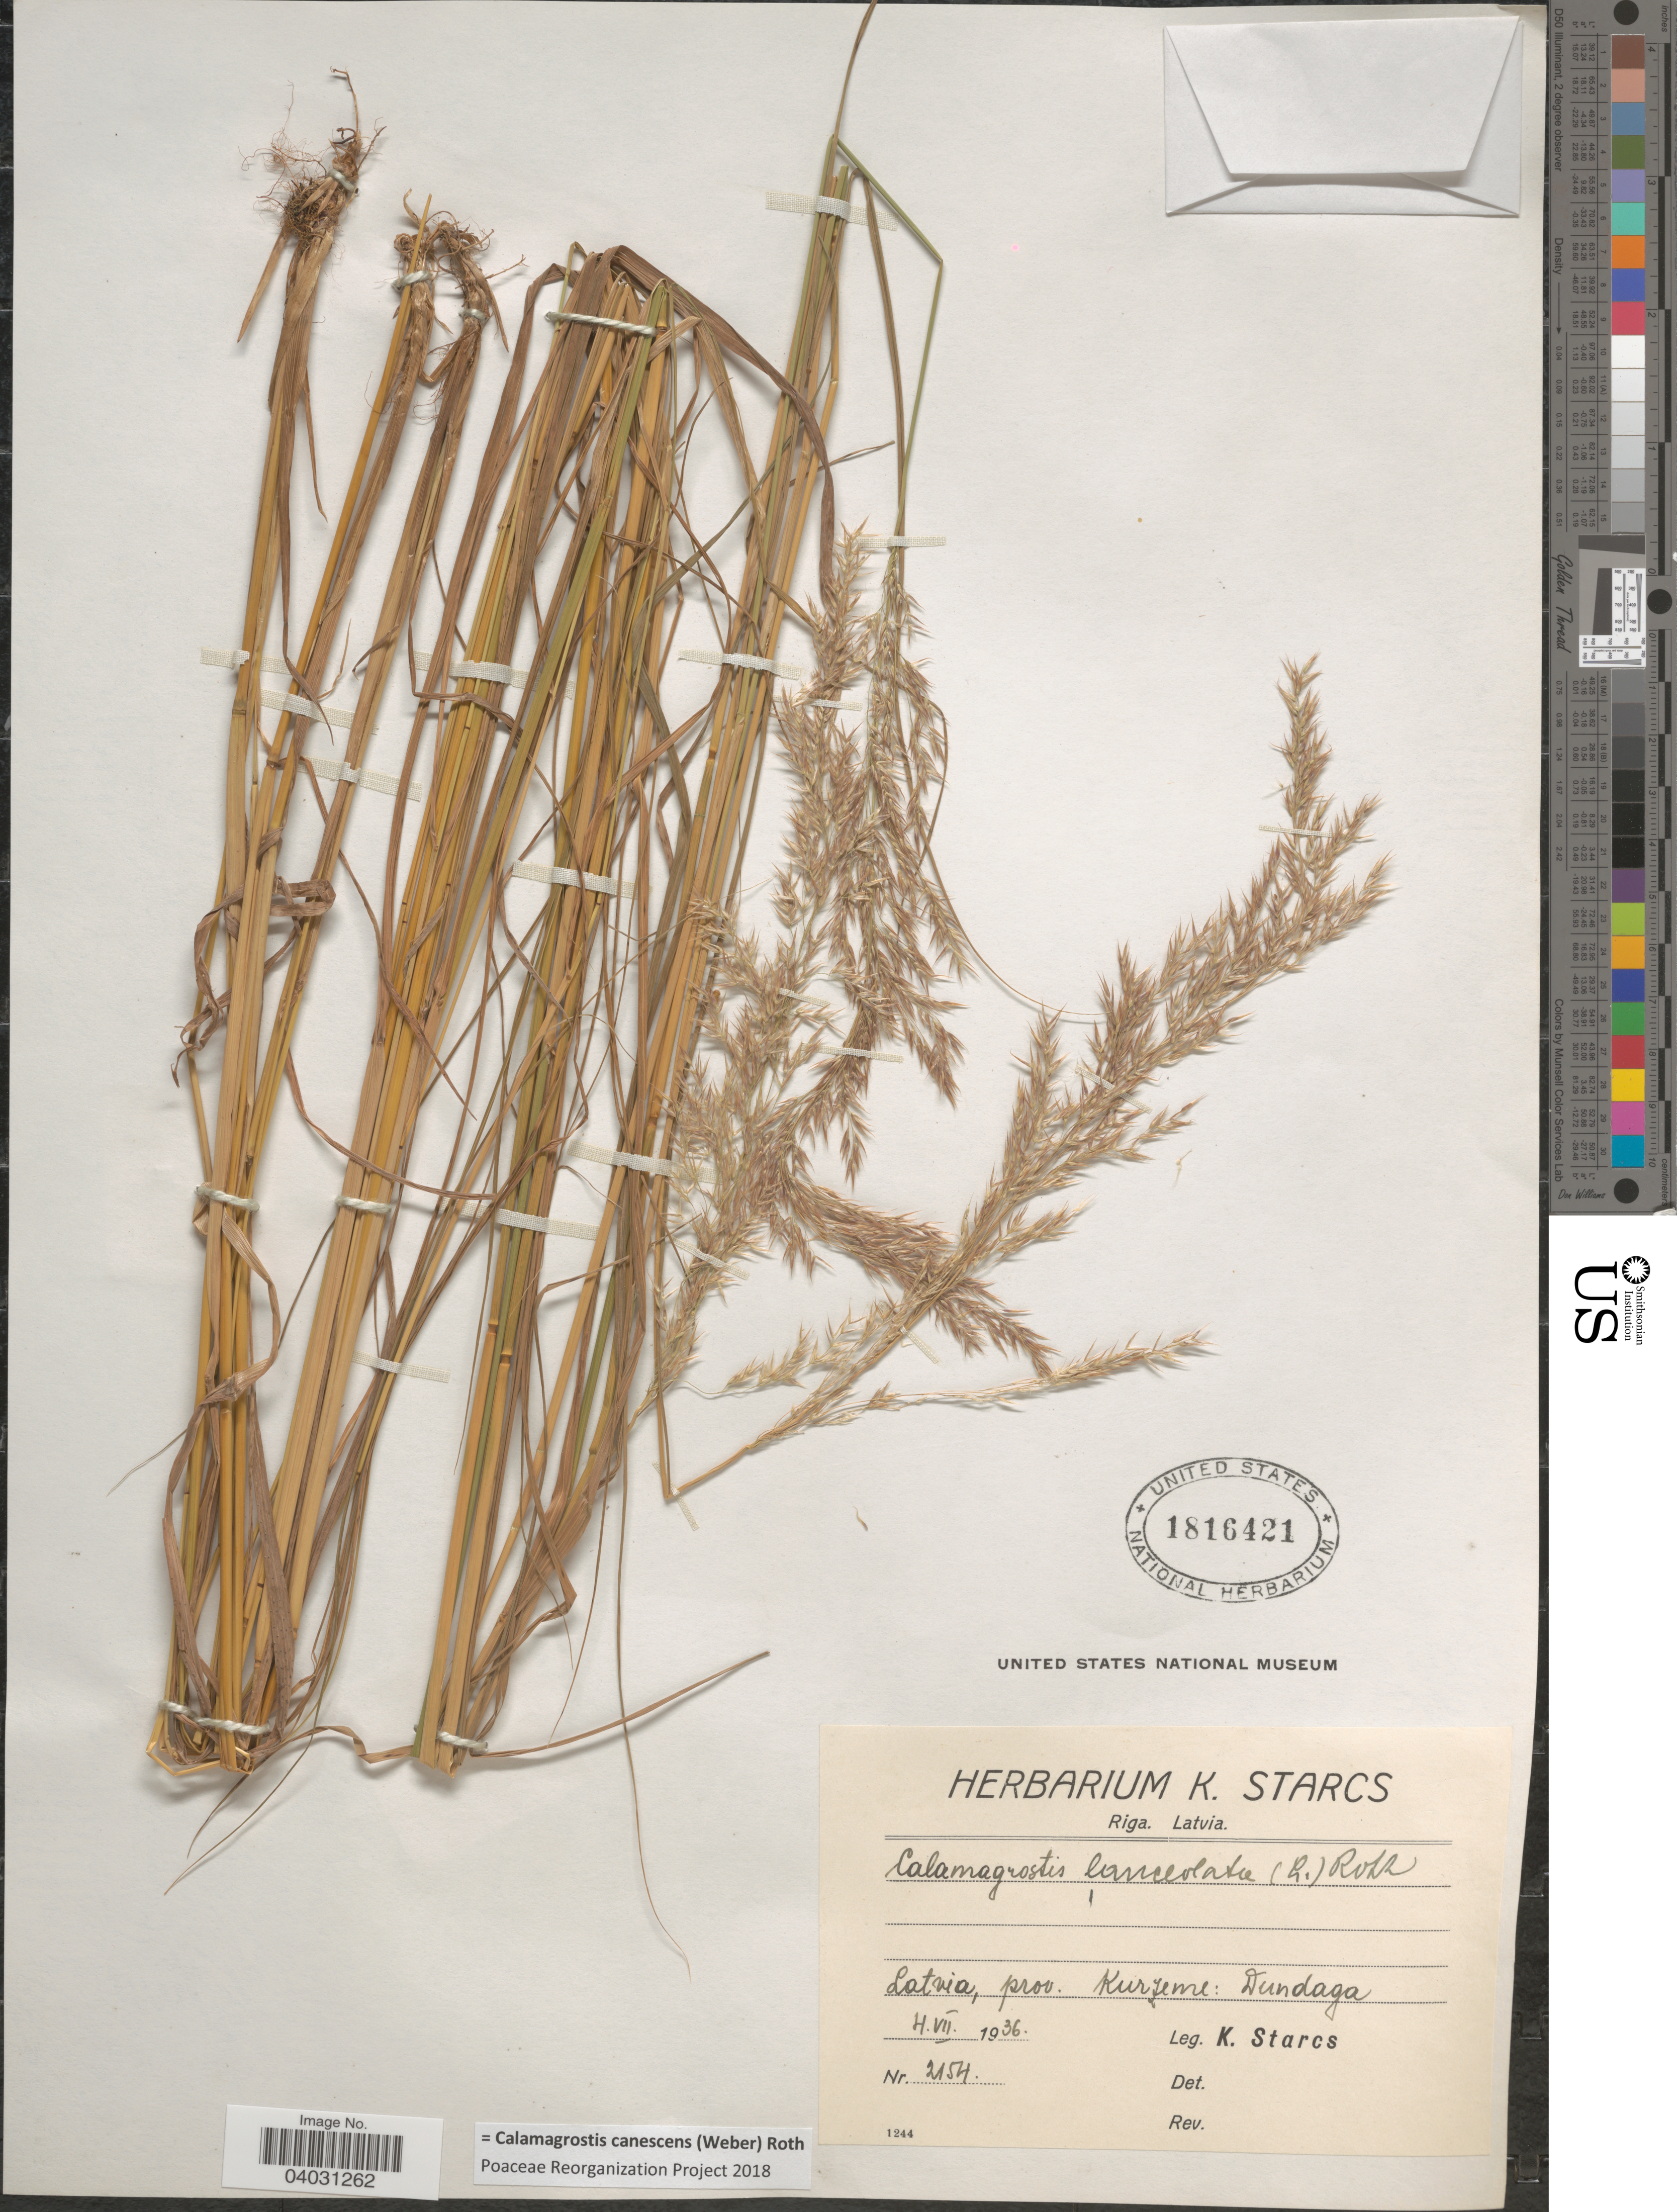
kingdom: Plantae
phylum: Tracheophyta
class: Liliopsida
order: Poales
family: Poaceae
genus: Calamagrostis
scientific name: Calamagrostis canescens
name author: (G.H. Weber) Roth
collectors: K. Starcs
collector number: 2154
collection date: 1936-07-04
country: Latvia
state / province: Dundagas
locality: Prov. Kurzeme: Dundaga.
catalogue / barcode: US 1816421